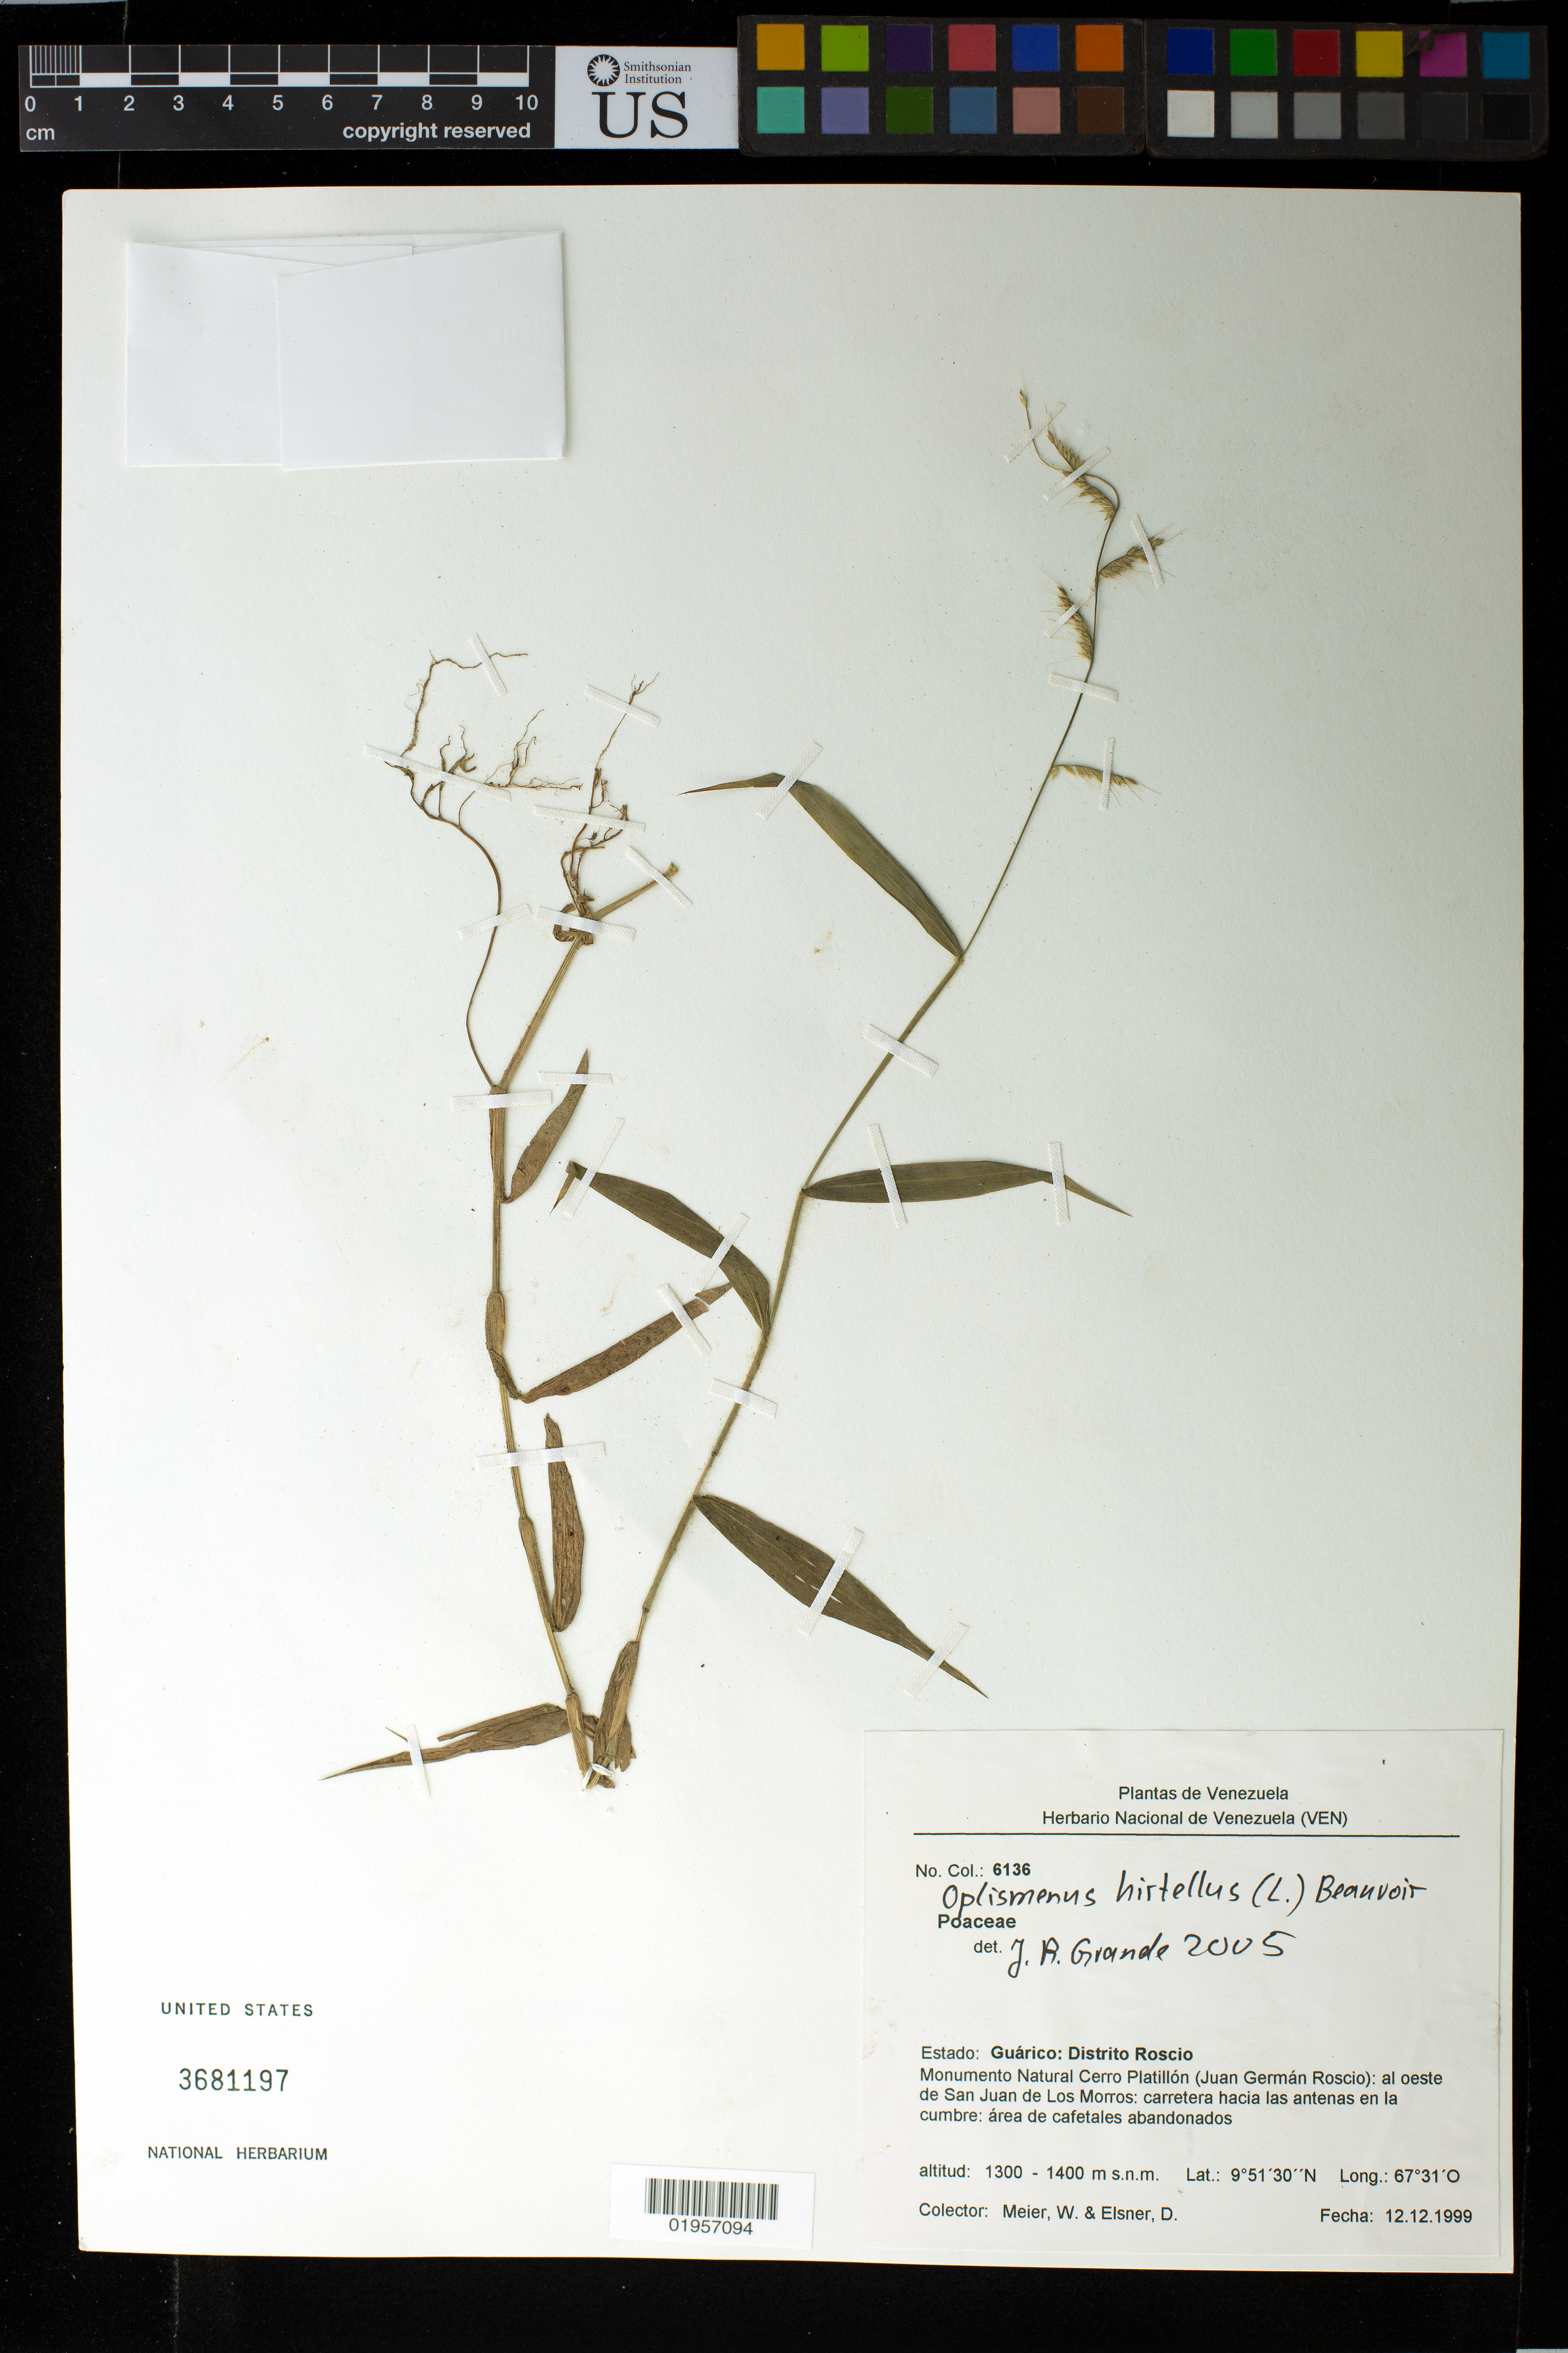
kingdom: Plantae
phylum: Tracheophyta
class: Liliopsida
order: Poales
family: Poaceae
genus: Oplismenus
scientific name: Oplismenus hirtellus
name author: (L.) P. Beauv.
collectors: W. Meier & D. Elsner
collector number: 6136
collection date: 1999-12-12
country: Venezuela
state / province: Guárico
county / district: Juan Germán Roscio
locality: Monumento Natural Cerro Platillion (Juan German Roscio): al oest de San Juan de Los Morros: carretera hacia las antenas en la cumbre: area de cafetales abandonados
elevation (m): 1300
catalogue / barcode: US 3681197